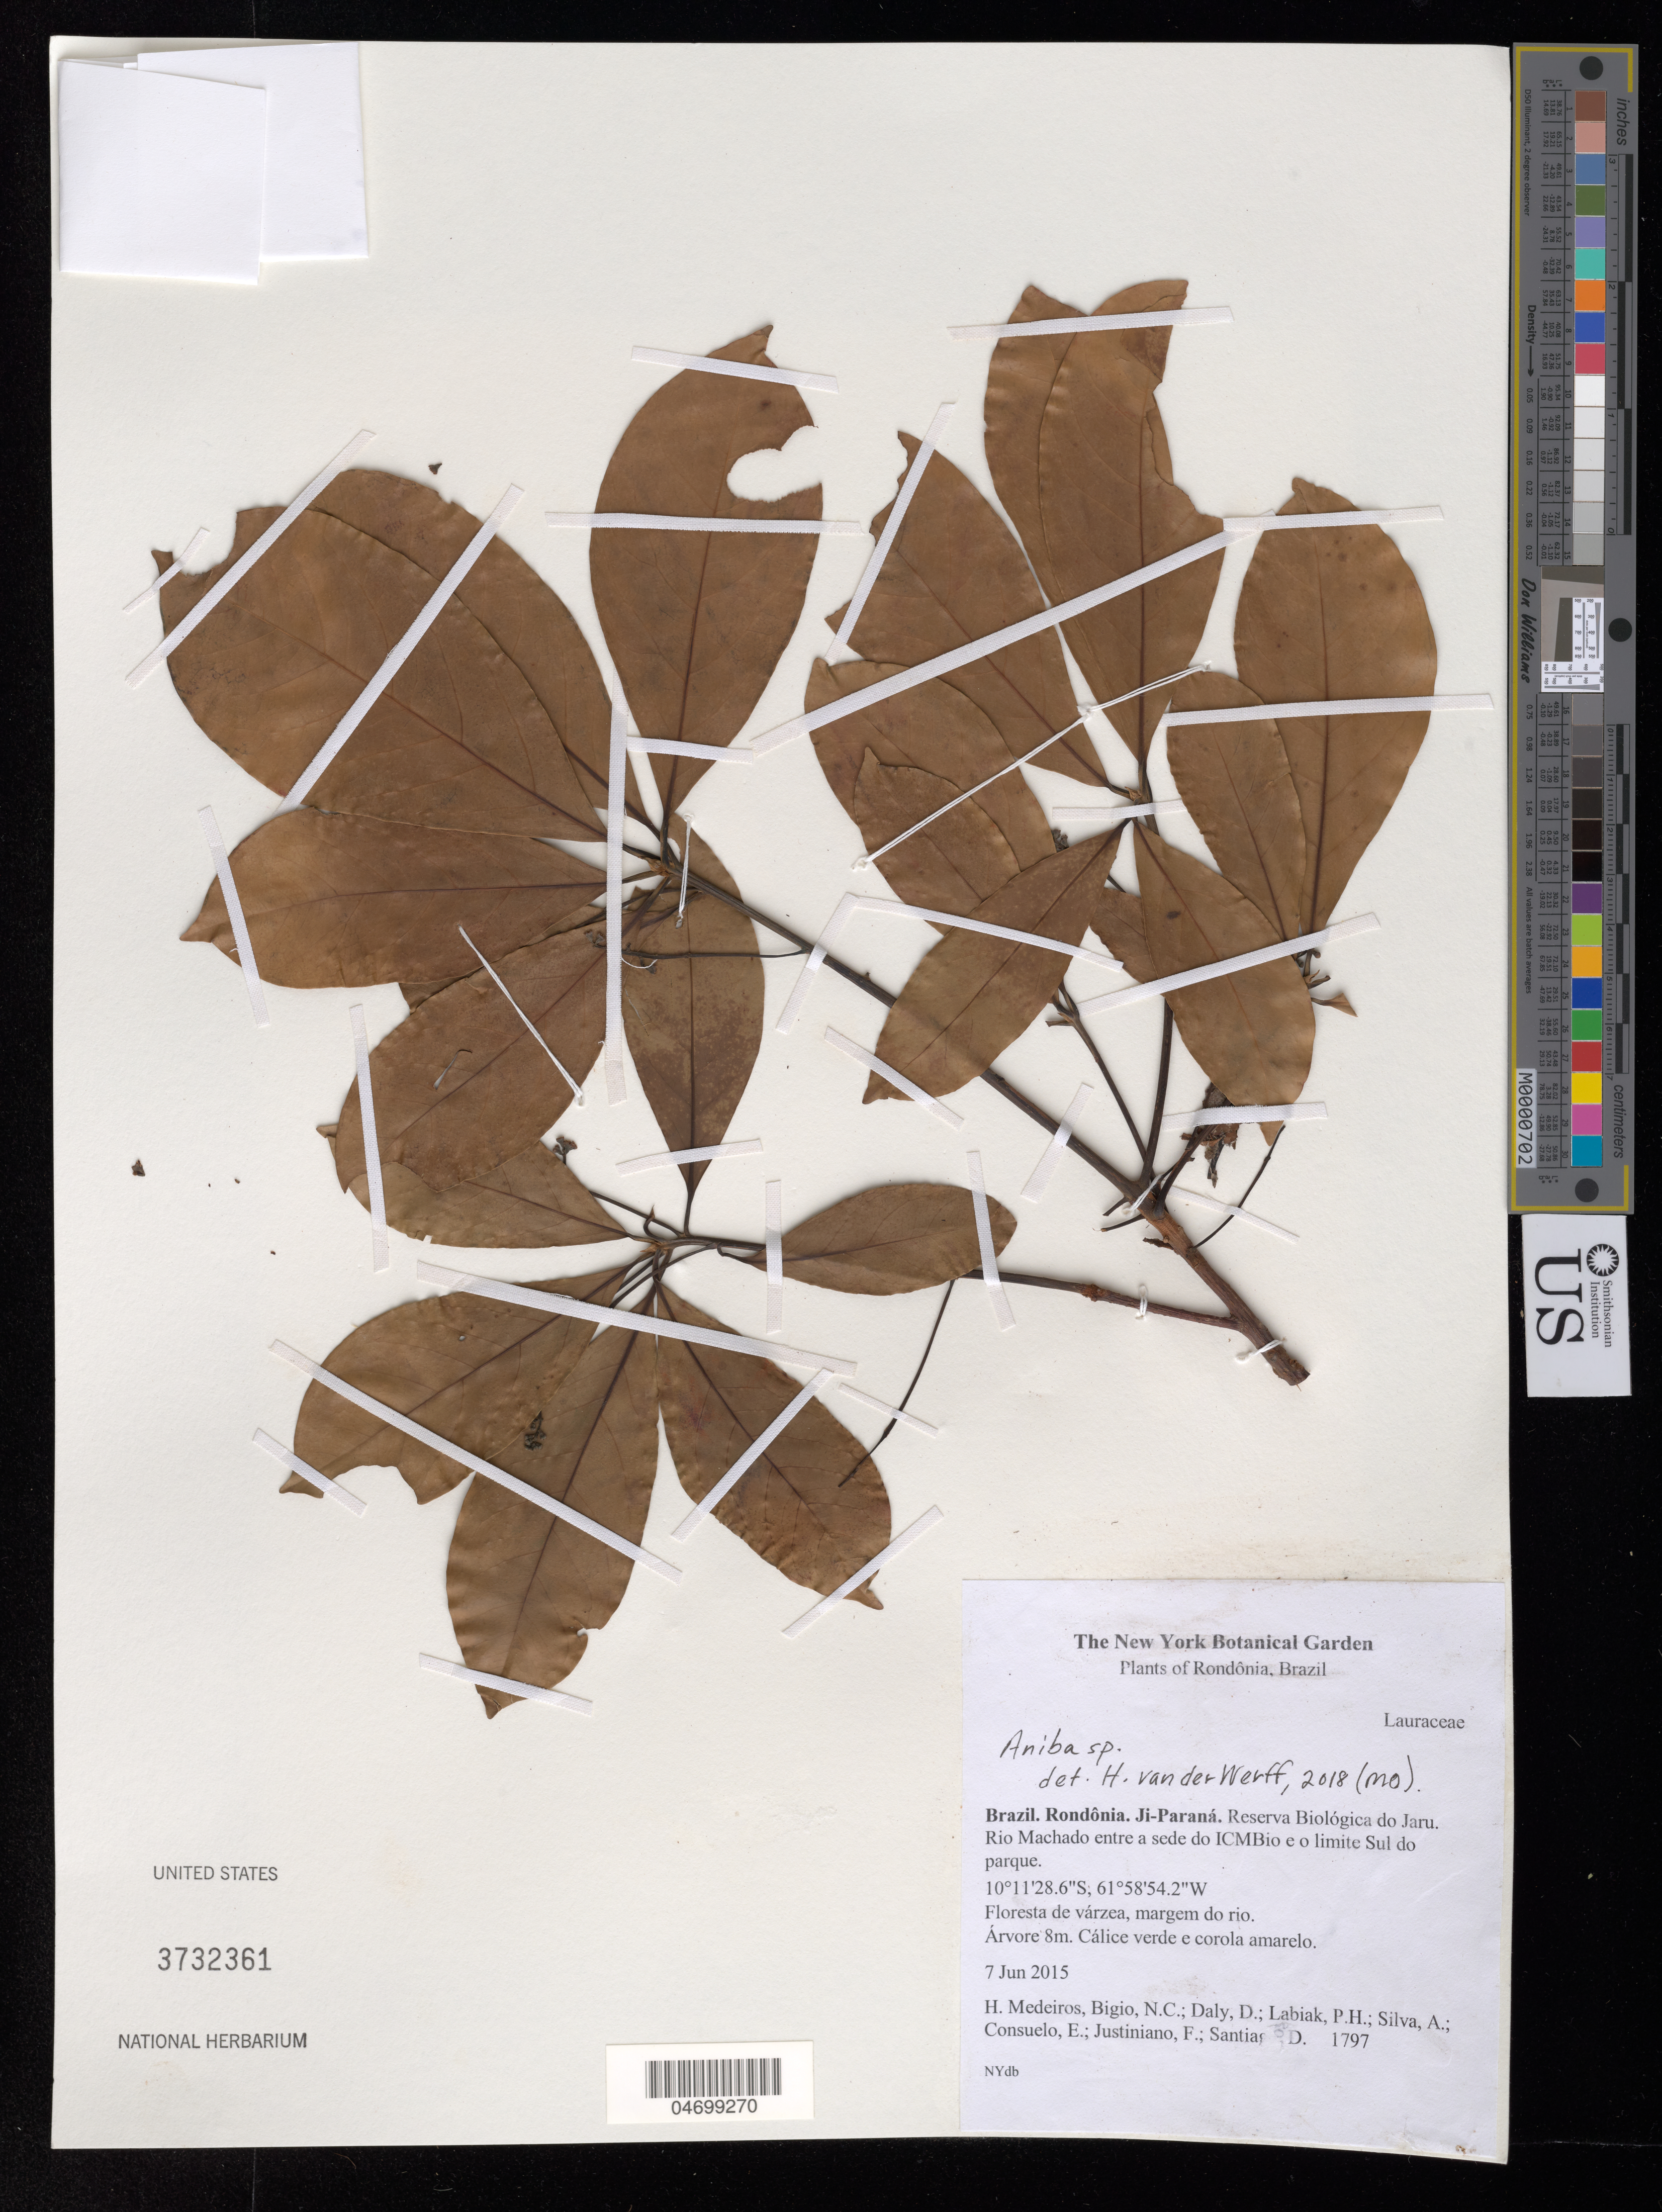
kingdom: Plantae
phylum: Tracheophyta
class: Magnoliopsida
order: Laurales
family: Lauraceae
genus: Aniba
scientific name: Aniba sp.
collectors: H. Medeiros, N. C. Bigio, D. Daly, P. H. Labiak & et al.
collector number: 1797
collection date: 2015-06-07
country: Brazil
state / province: Rondônia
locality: Ji-Paraná. Reserva Biológica do Jaru. Rio Machado entre a sede do ICMBio o e limite Sul do parque.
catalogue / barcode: US 3732361